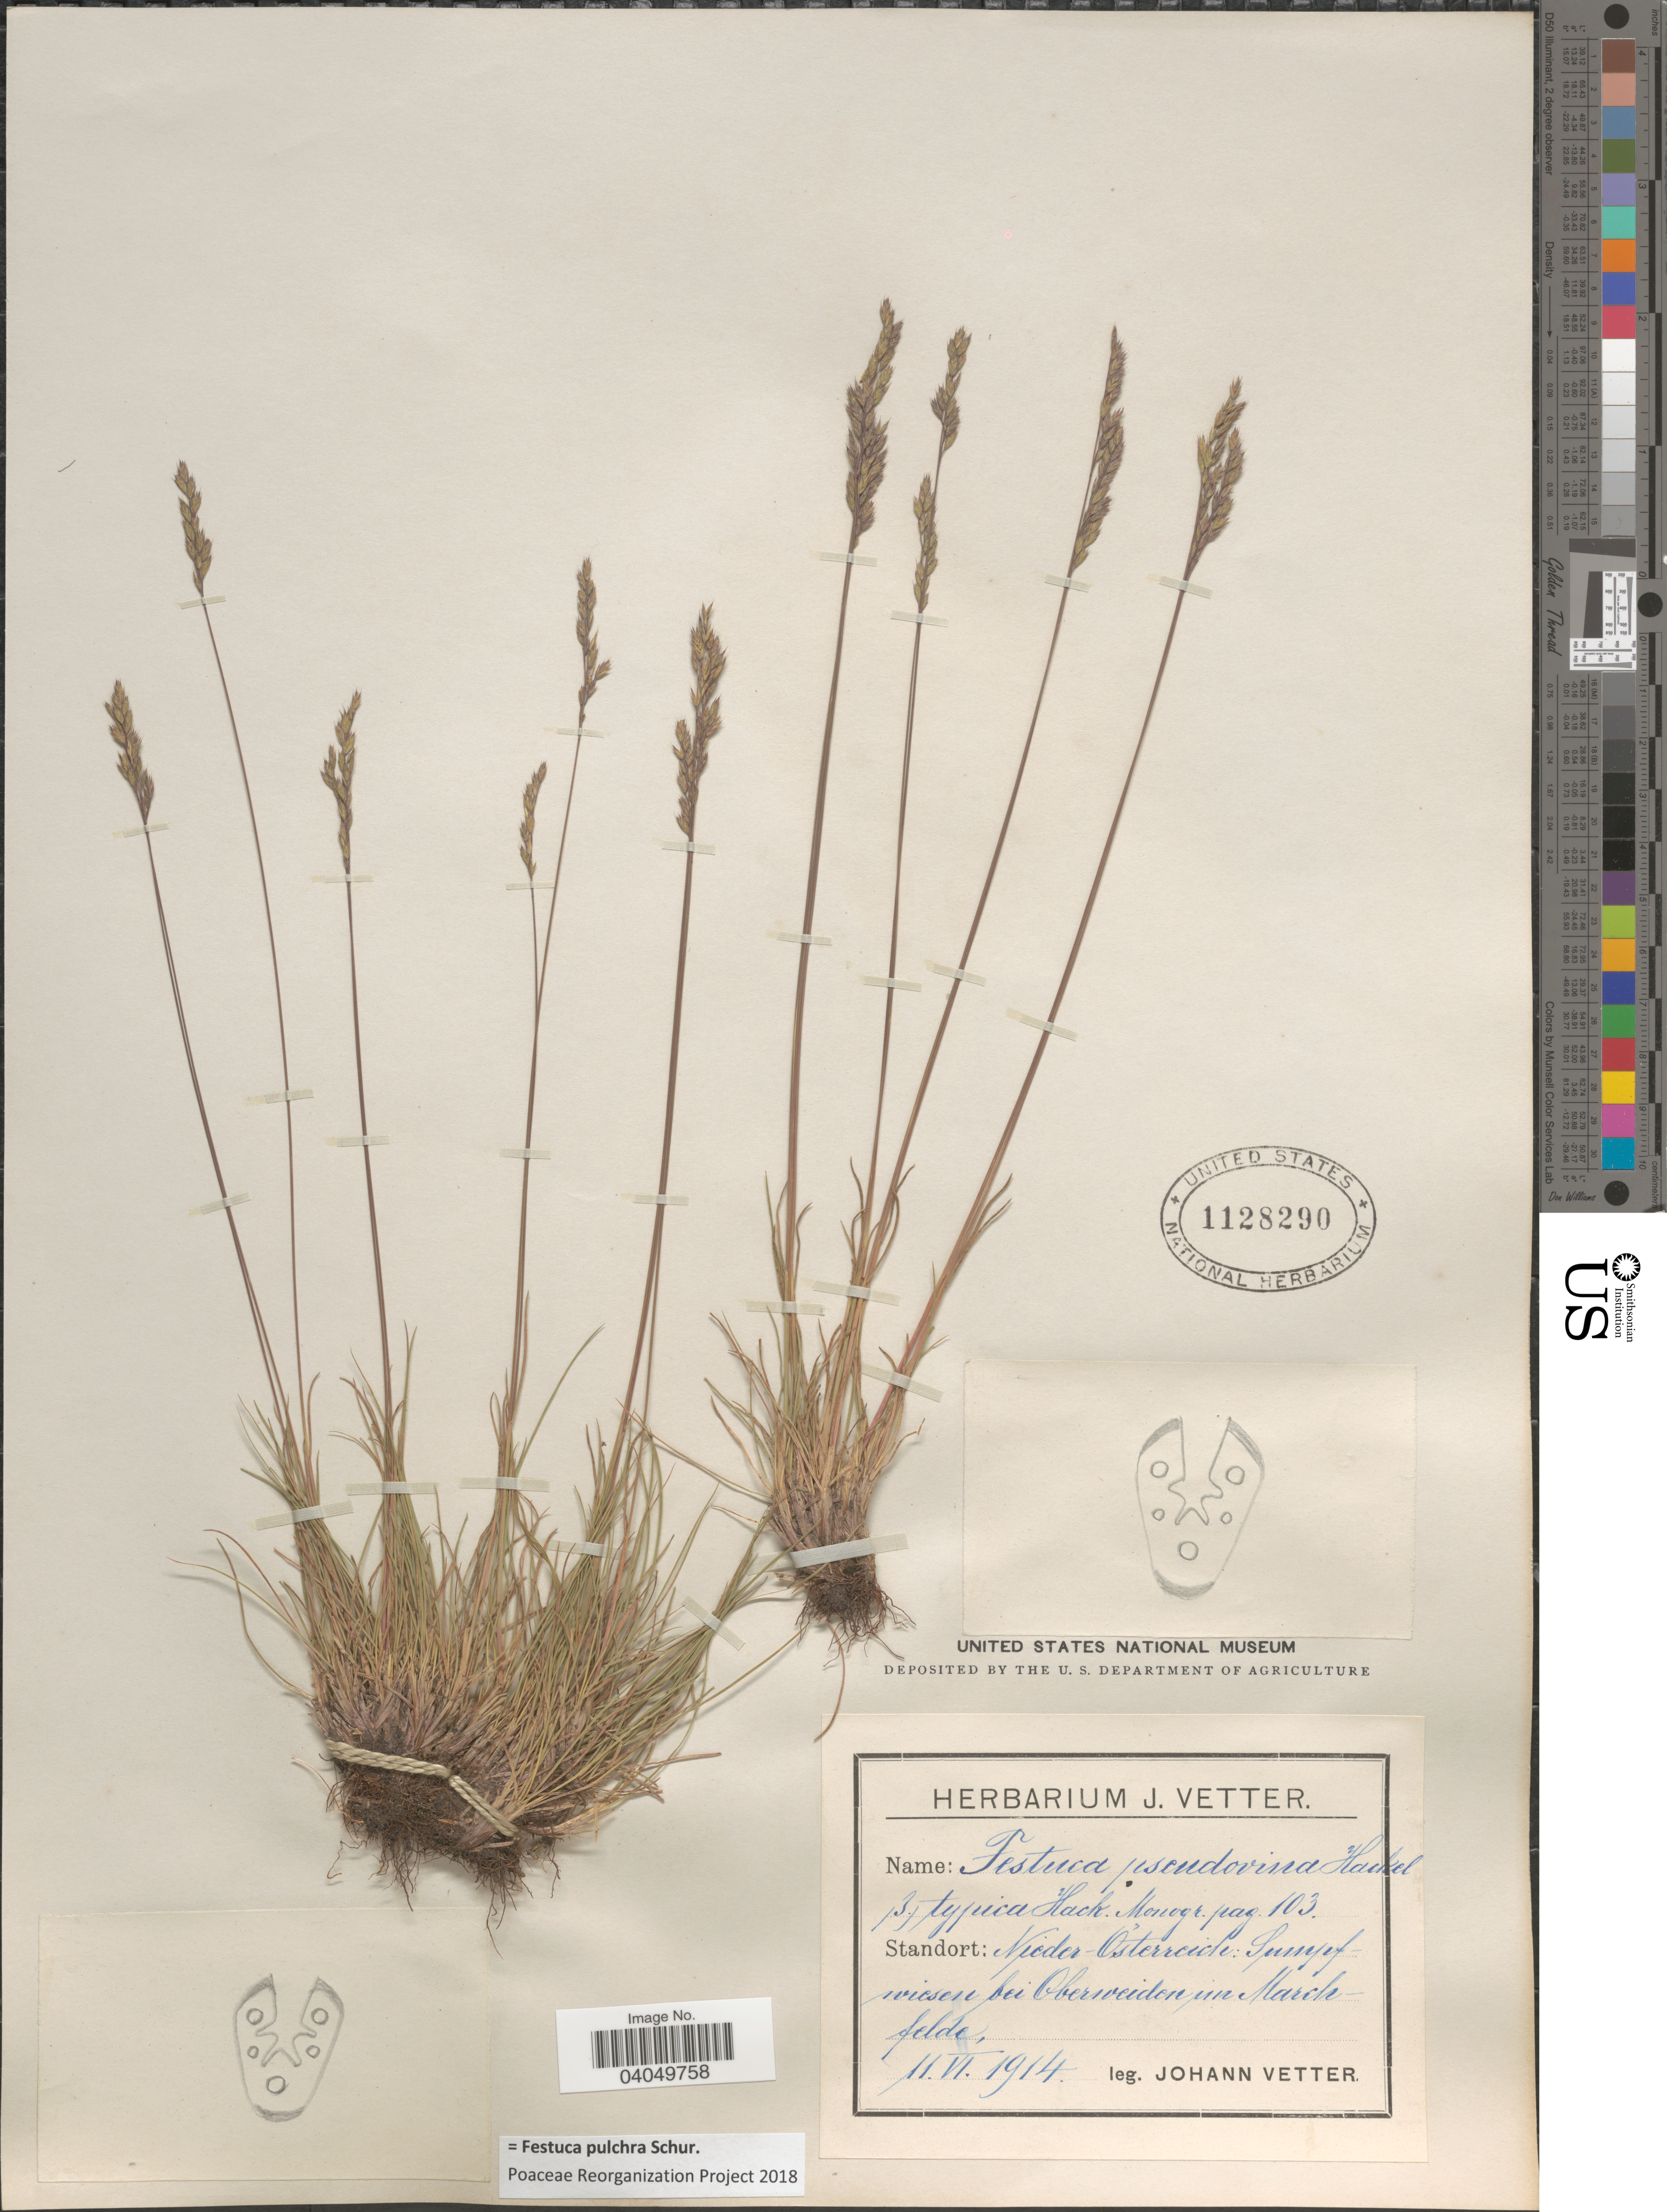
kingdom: Plantae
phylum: Tracheophyta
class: Liliopsida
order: Poales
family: Poaceae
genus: Festuca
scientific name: Festuca pulchra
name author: Schur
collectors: J. Vetter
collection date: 1914-06-11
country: Austria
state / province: Niederosterreich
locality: Standort: Nieder-Osterreich: Sumpfwiesen bei Oberweiden im Marchfelde.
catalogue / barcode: US 1128290